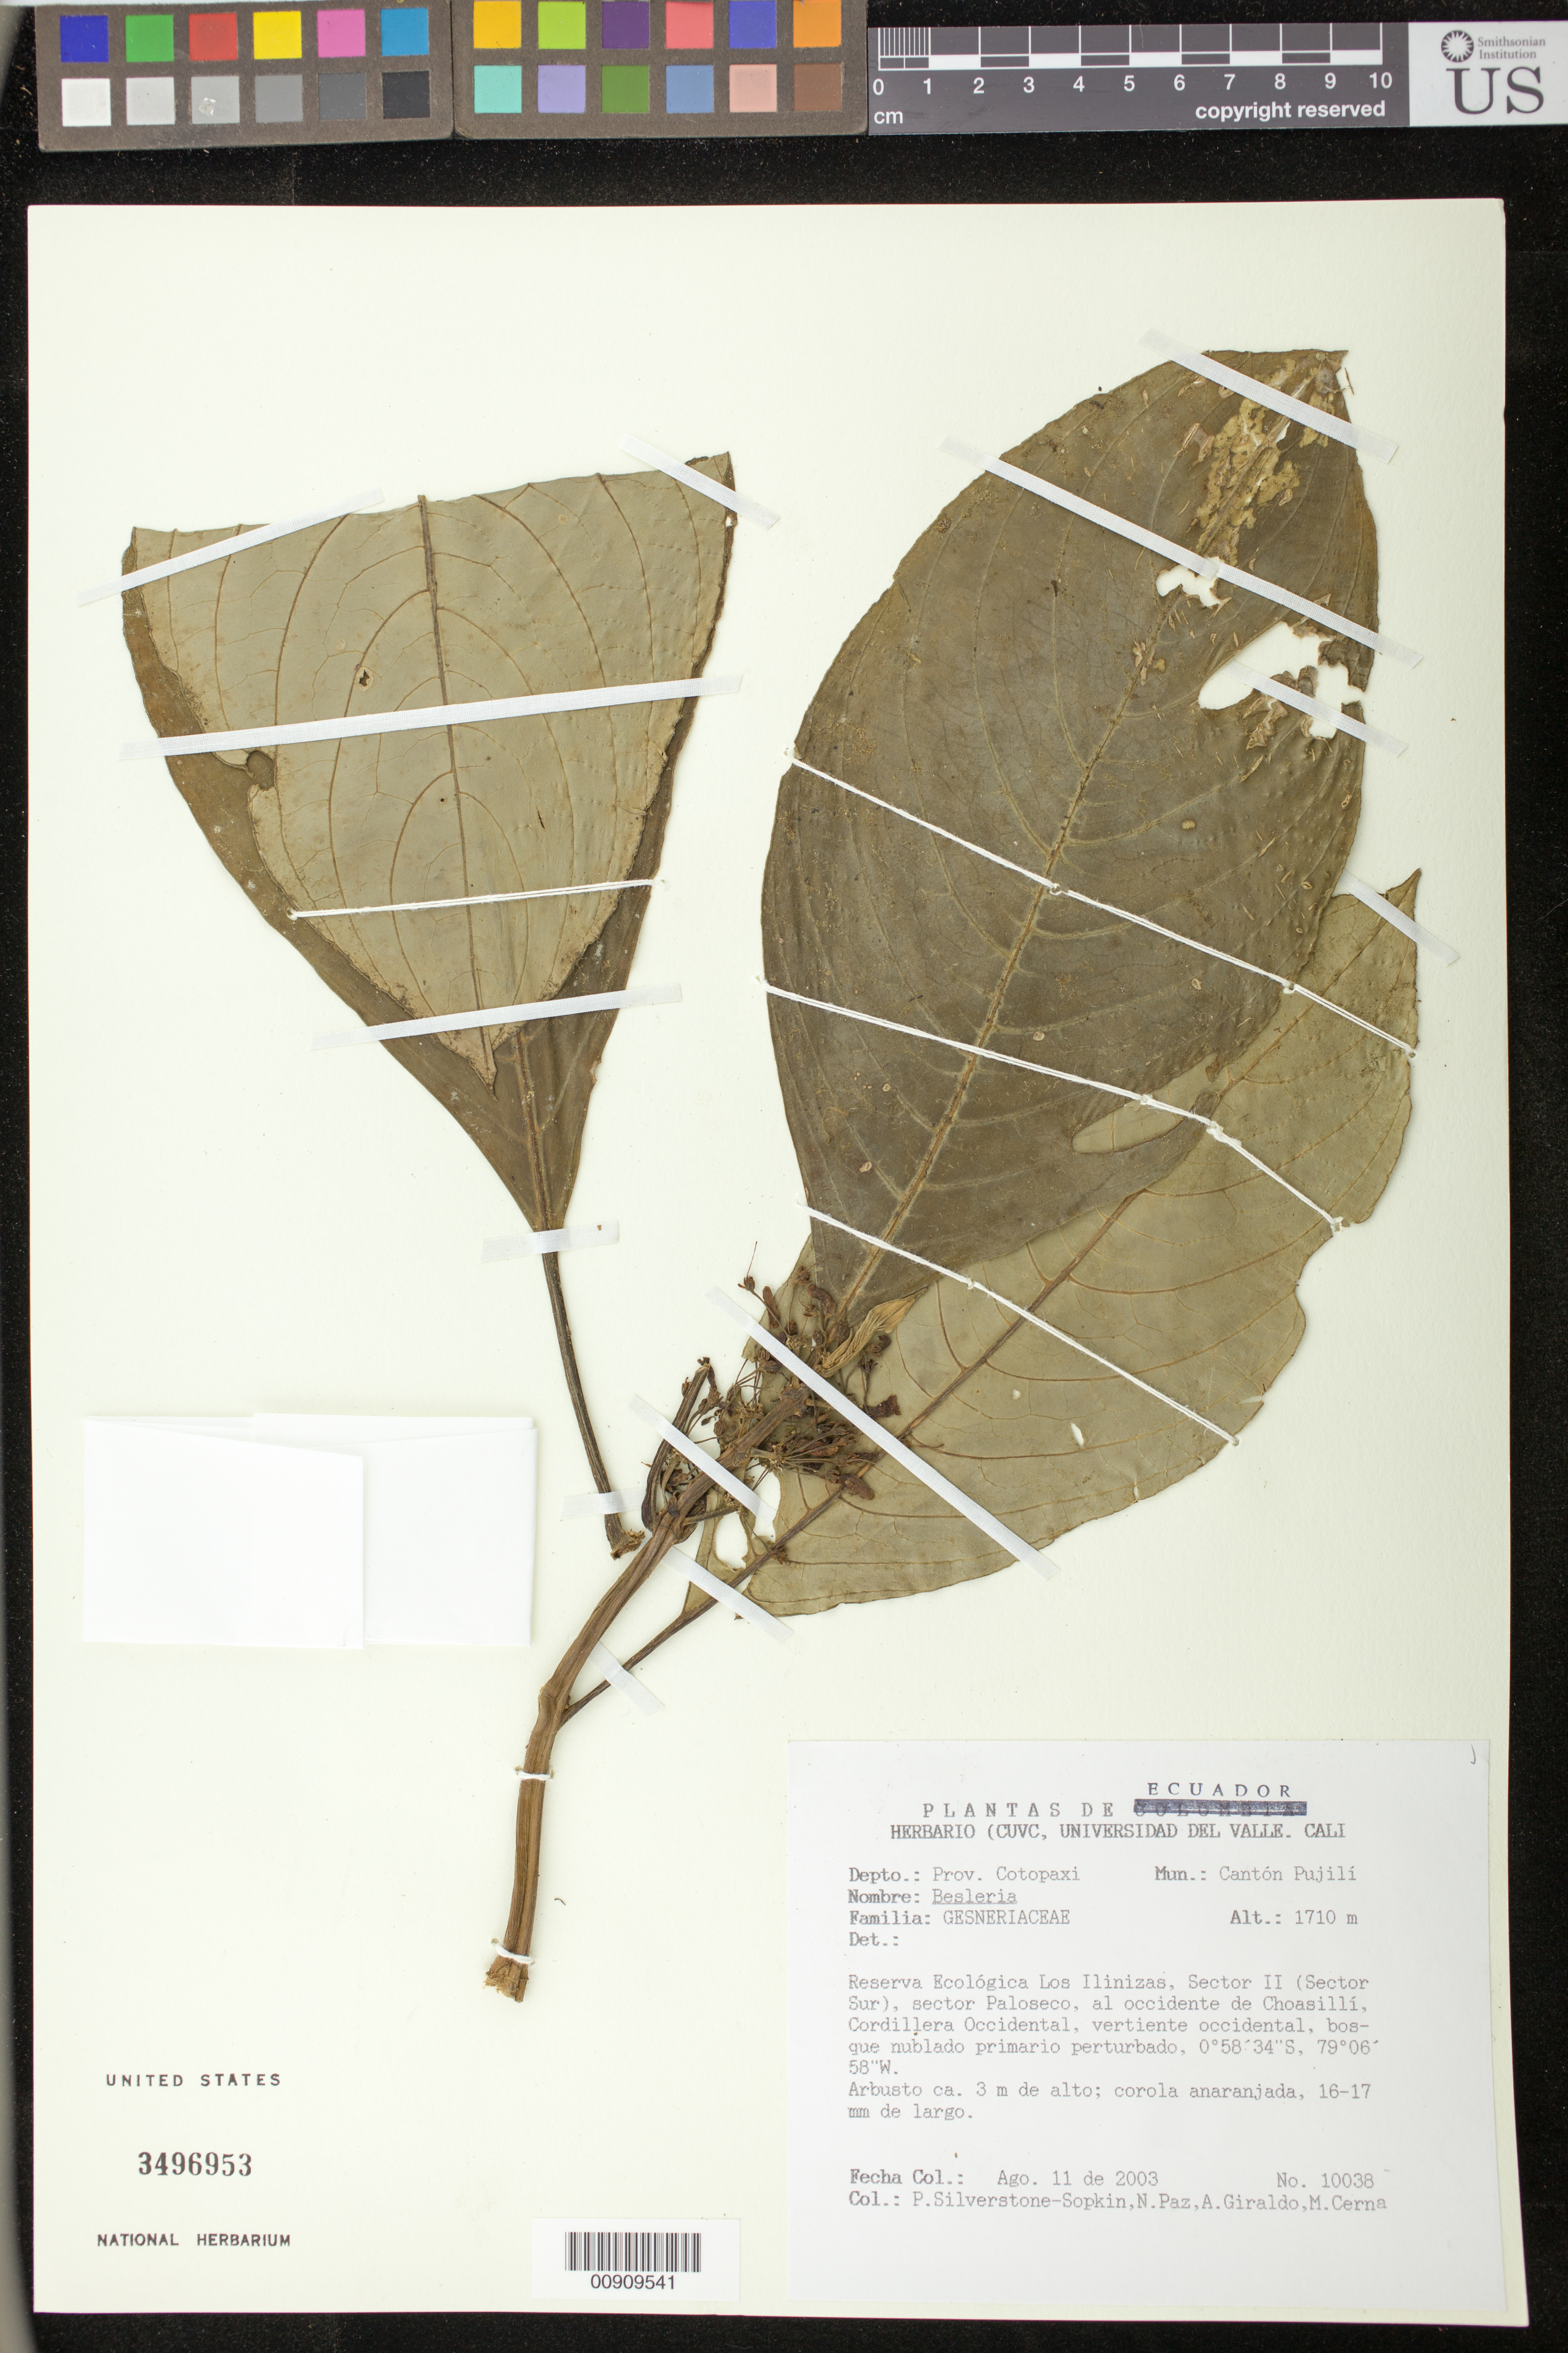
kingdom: Plantae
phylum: Tracheophyta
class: Magnoliopsida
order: Lamiales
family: Gesneriaceae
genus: Besleria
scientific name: Besleria sp.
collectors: P. A. Silverstone-Sopkin, N. Paz, A. Giraldo & M. Cerna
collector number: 10038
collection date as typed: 11 Aug 2003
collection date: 2003-08-11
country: Ecuador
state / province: Cotopaxi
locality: Cantón Pujilí. Reserva Ecológica Los Ilinizas, Sector II (Sector Sur), sector Paloseco, al occidente de Choasillí, Cordillera Occidental, vertiente occidental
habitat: Bosque nublado primario perturbado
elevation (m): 1710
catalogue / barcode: US 3496953